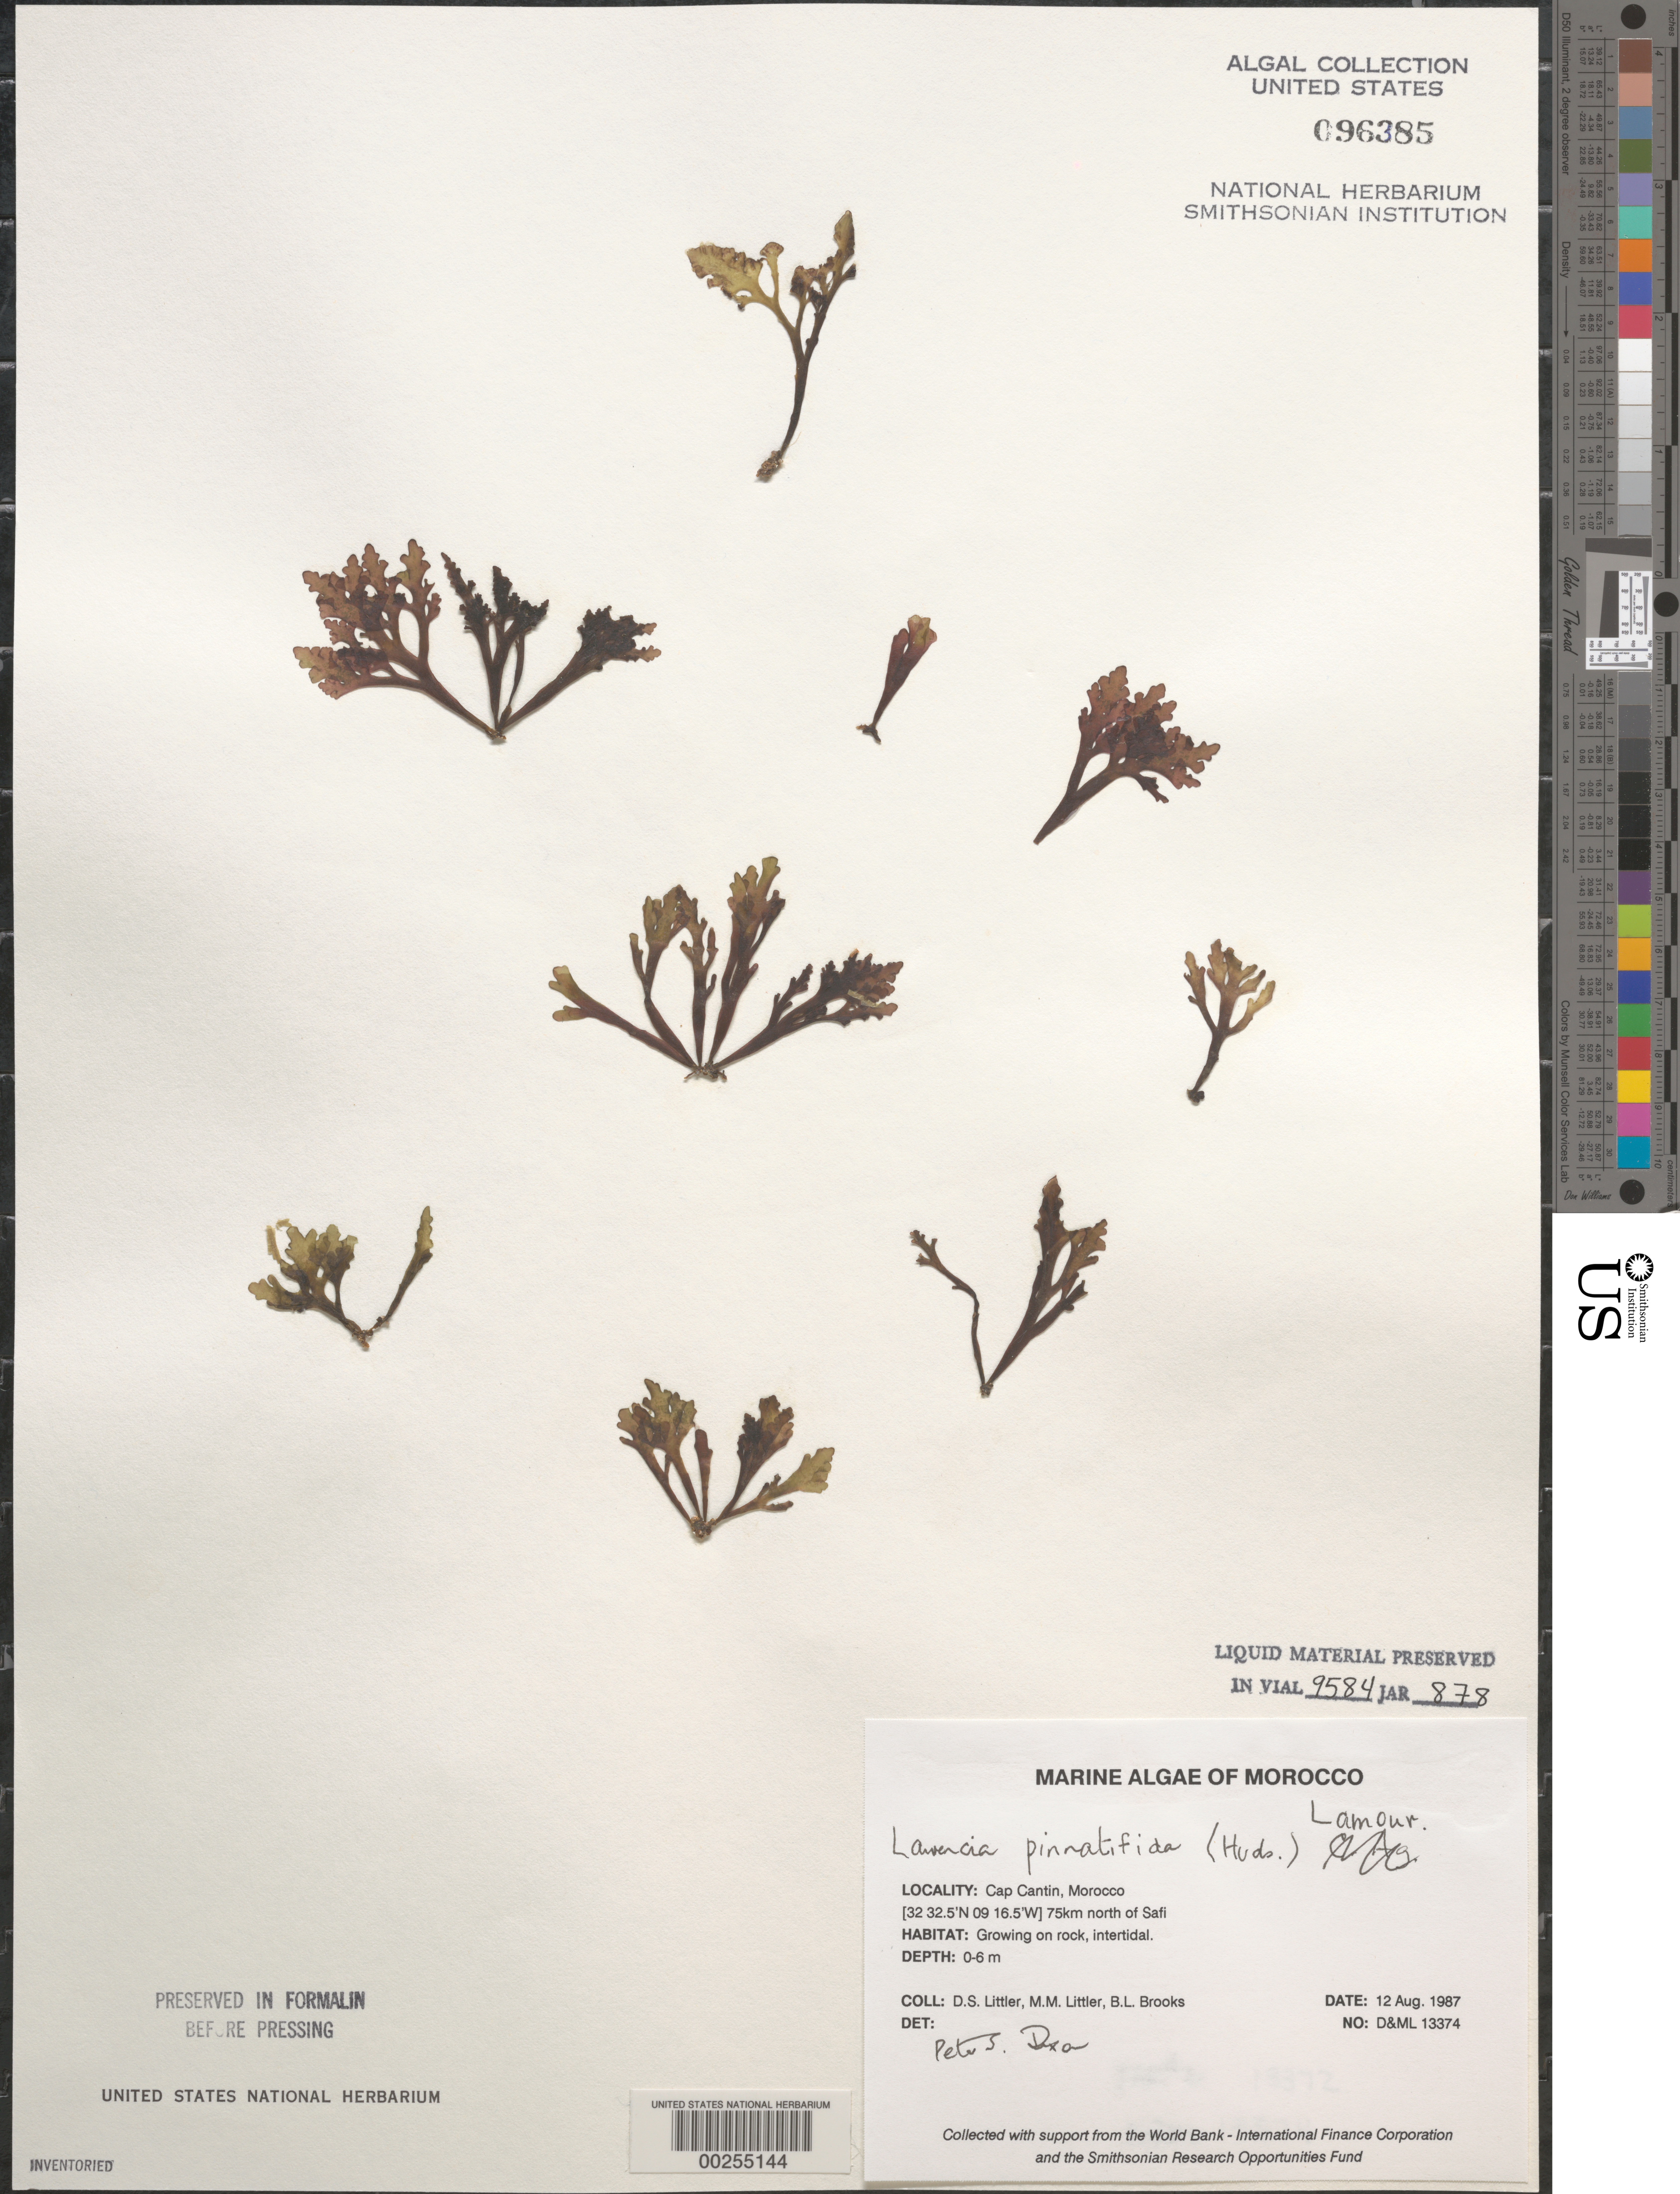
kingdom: Plantae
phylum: Rhodophyta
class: Florideophyceae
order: Ceramiales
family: Rhodomelaceae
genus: Osmundea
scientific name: Osmundea pinnatifida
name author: (Huds.) Stackh.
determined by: Algae name updating Project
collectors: D. S. Littler, M. M. Littler & B. Brooks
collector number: D&ML 13374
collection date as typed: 12 Aug 1987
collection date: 1987-08-12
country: Morocco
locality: Cap Cantin, 75 km north of Safi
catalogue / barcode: US 96385